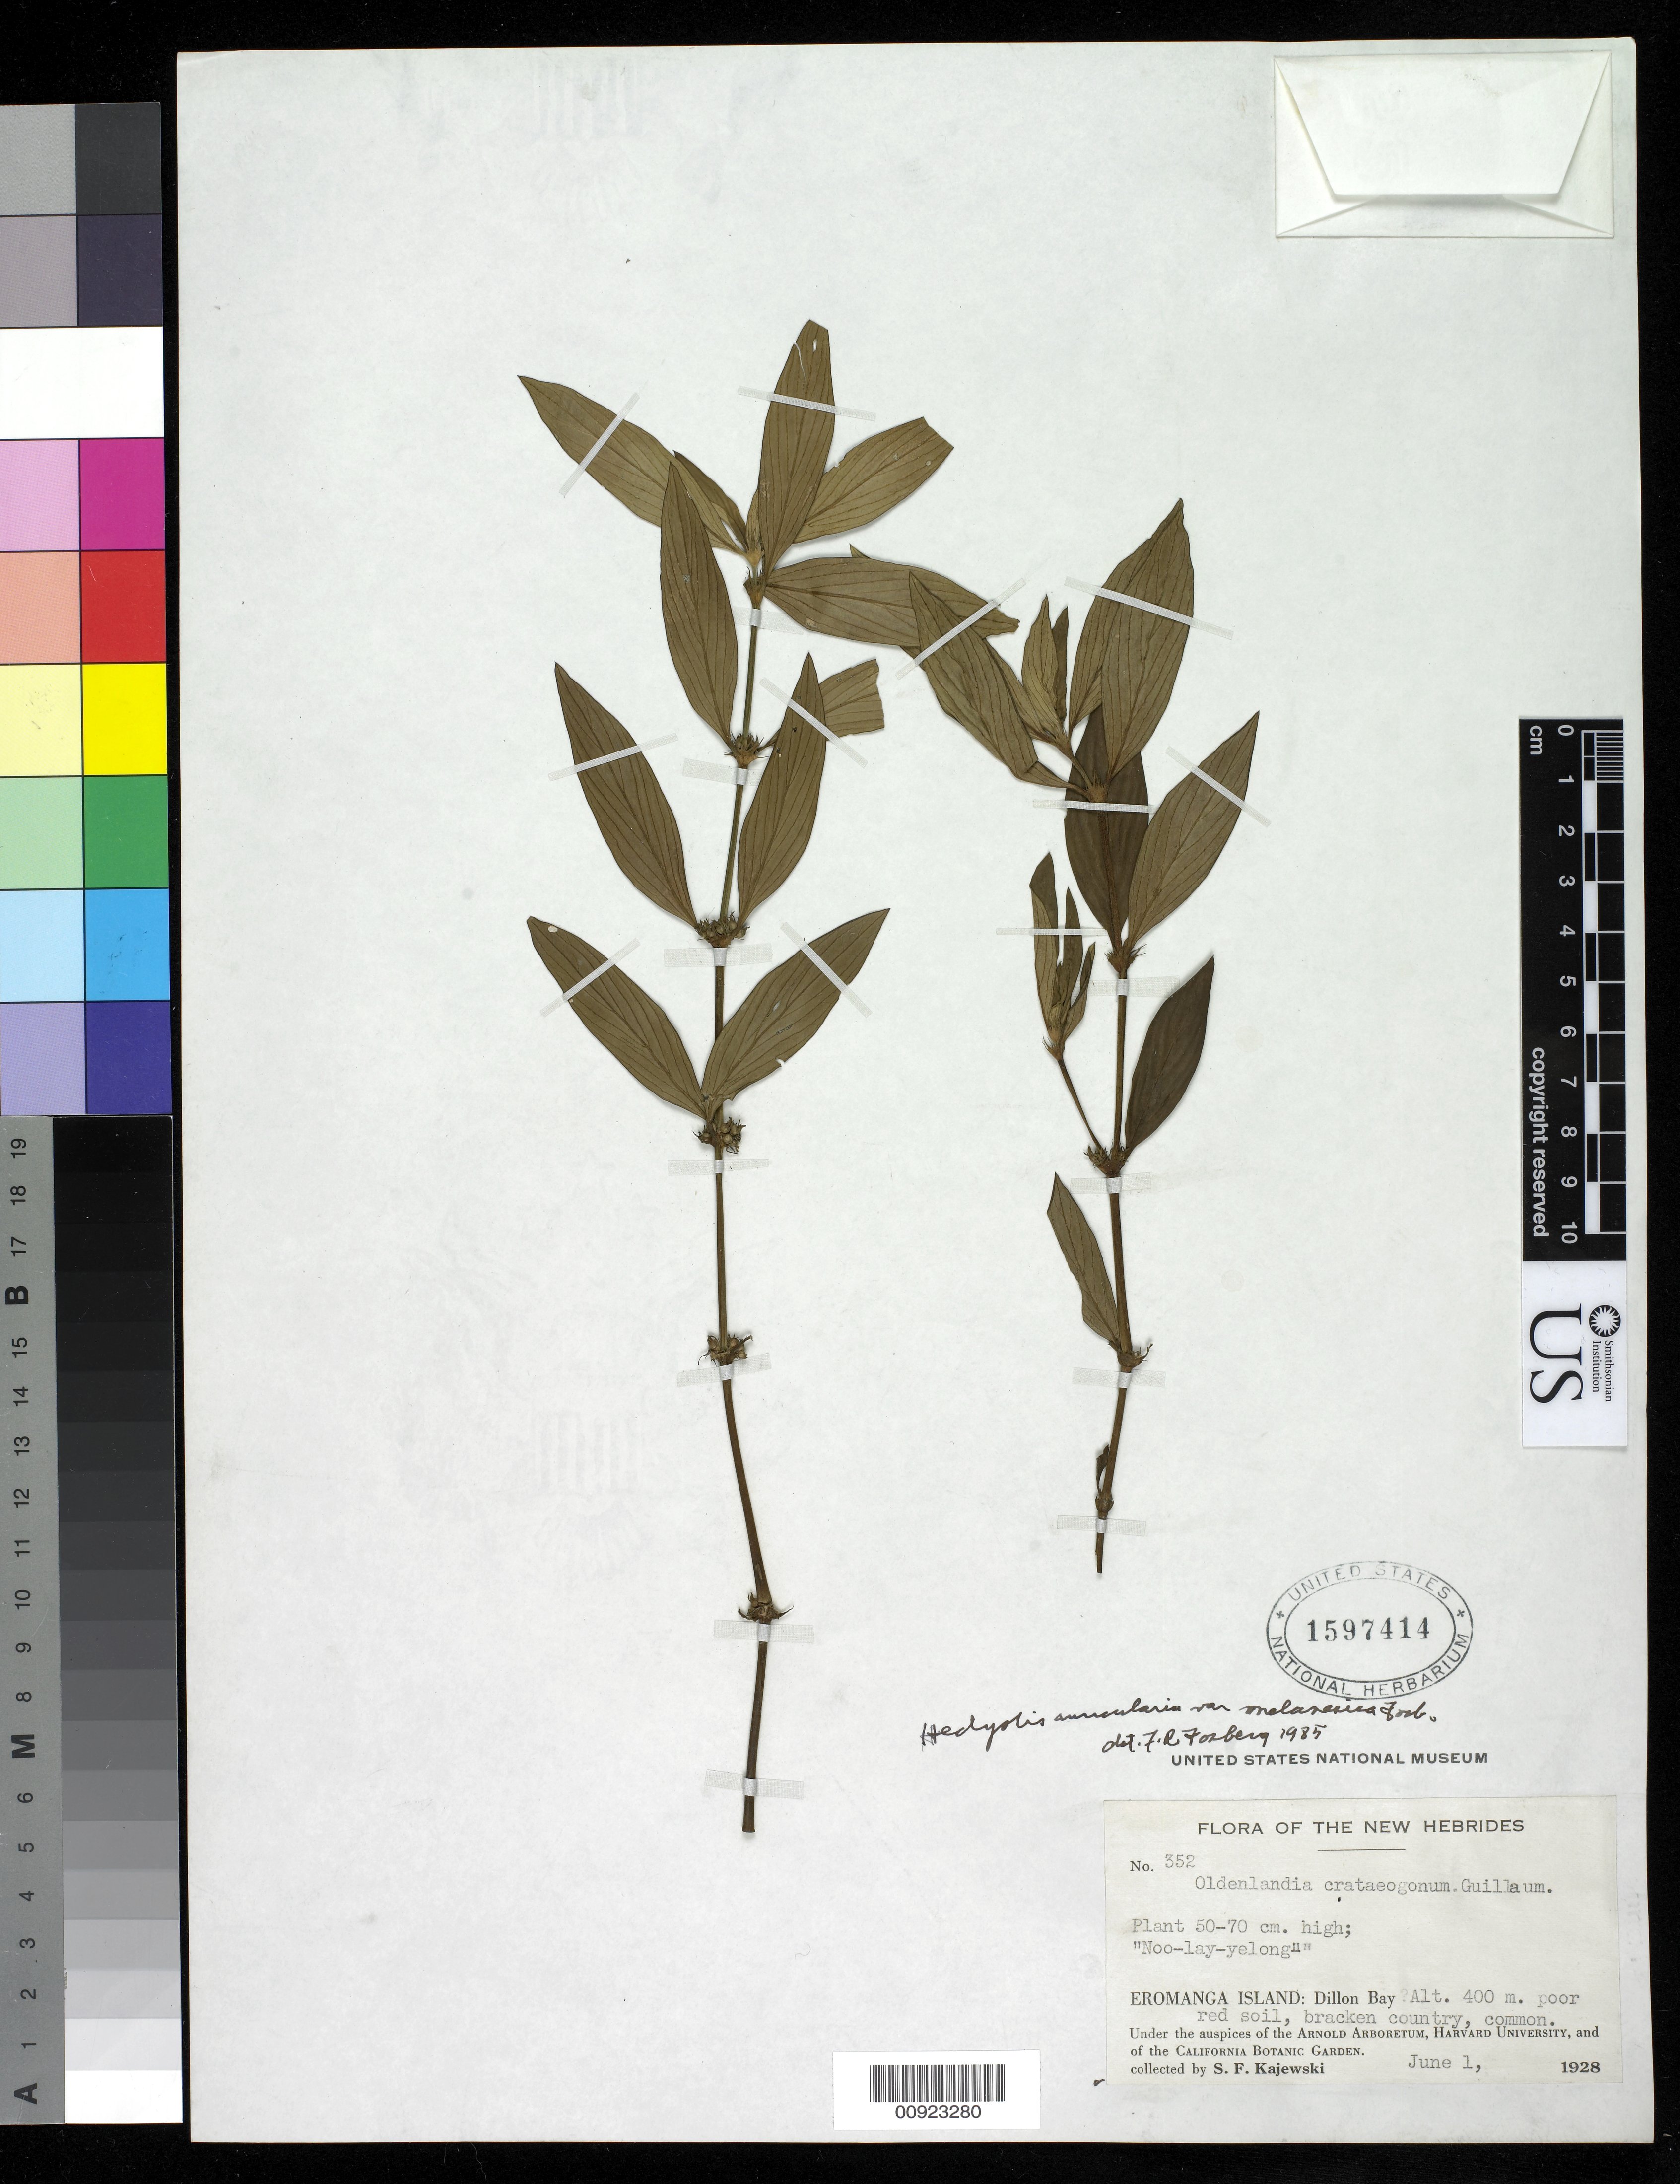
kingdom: Plantae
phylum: Tracheophyta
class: Magnoliopsida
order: Gentianales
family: Rubiaceae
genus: Exallage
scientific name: Exallage lapeyrousei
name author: (DC.) Neupane & N. Wikstr.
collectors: S. Kajewski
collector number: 352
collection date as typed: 01 Jun 1928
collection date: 1928-06-01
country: Vanuatu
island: Erromango [Eromanga]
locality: Dillon Bay.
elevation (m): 400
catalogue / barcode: US 1597414